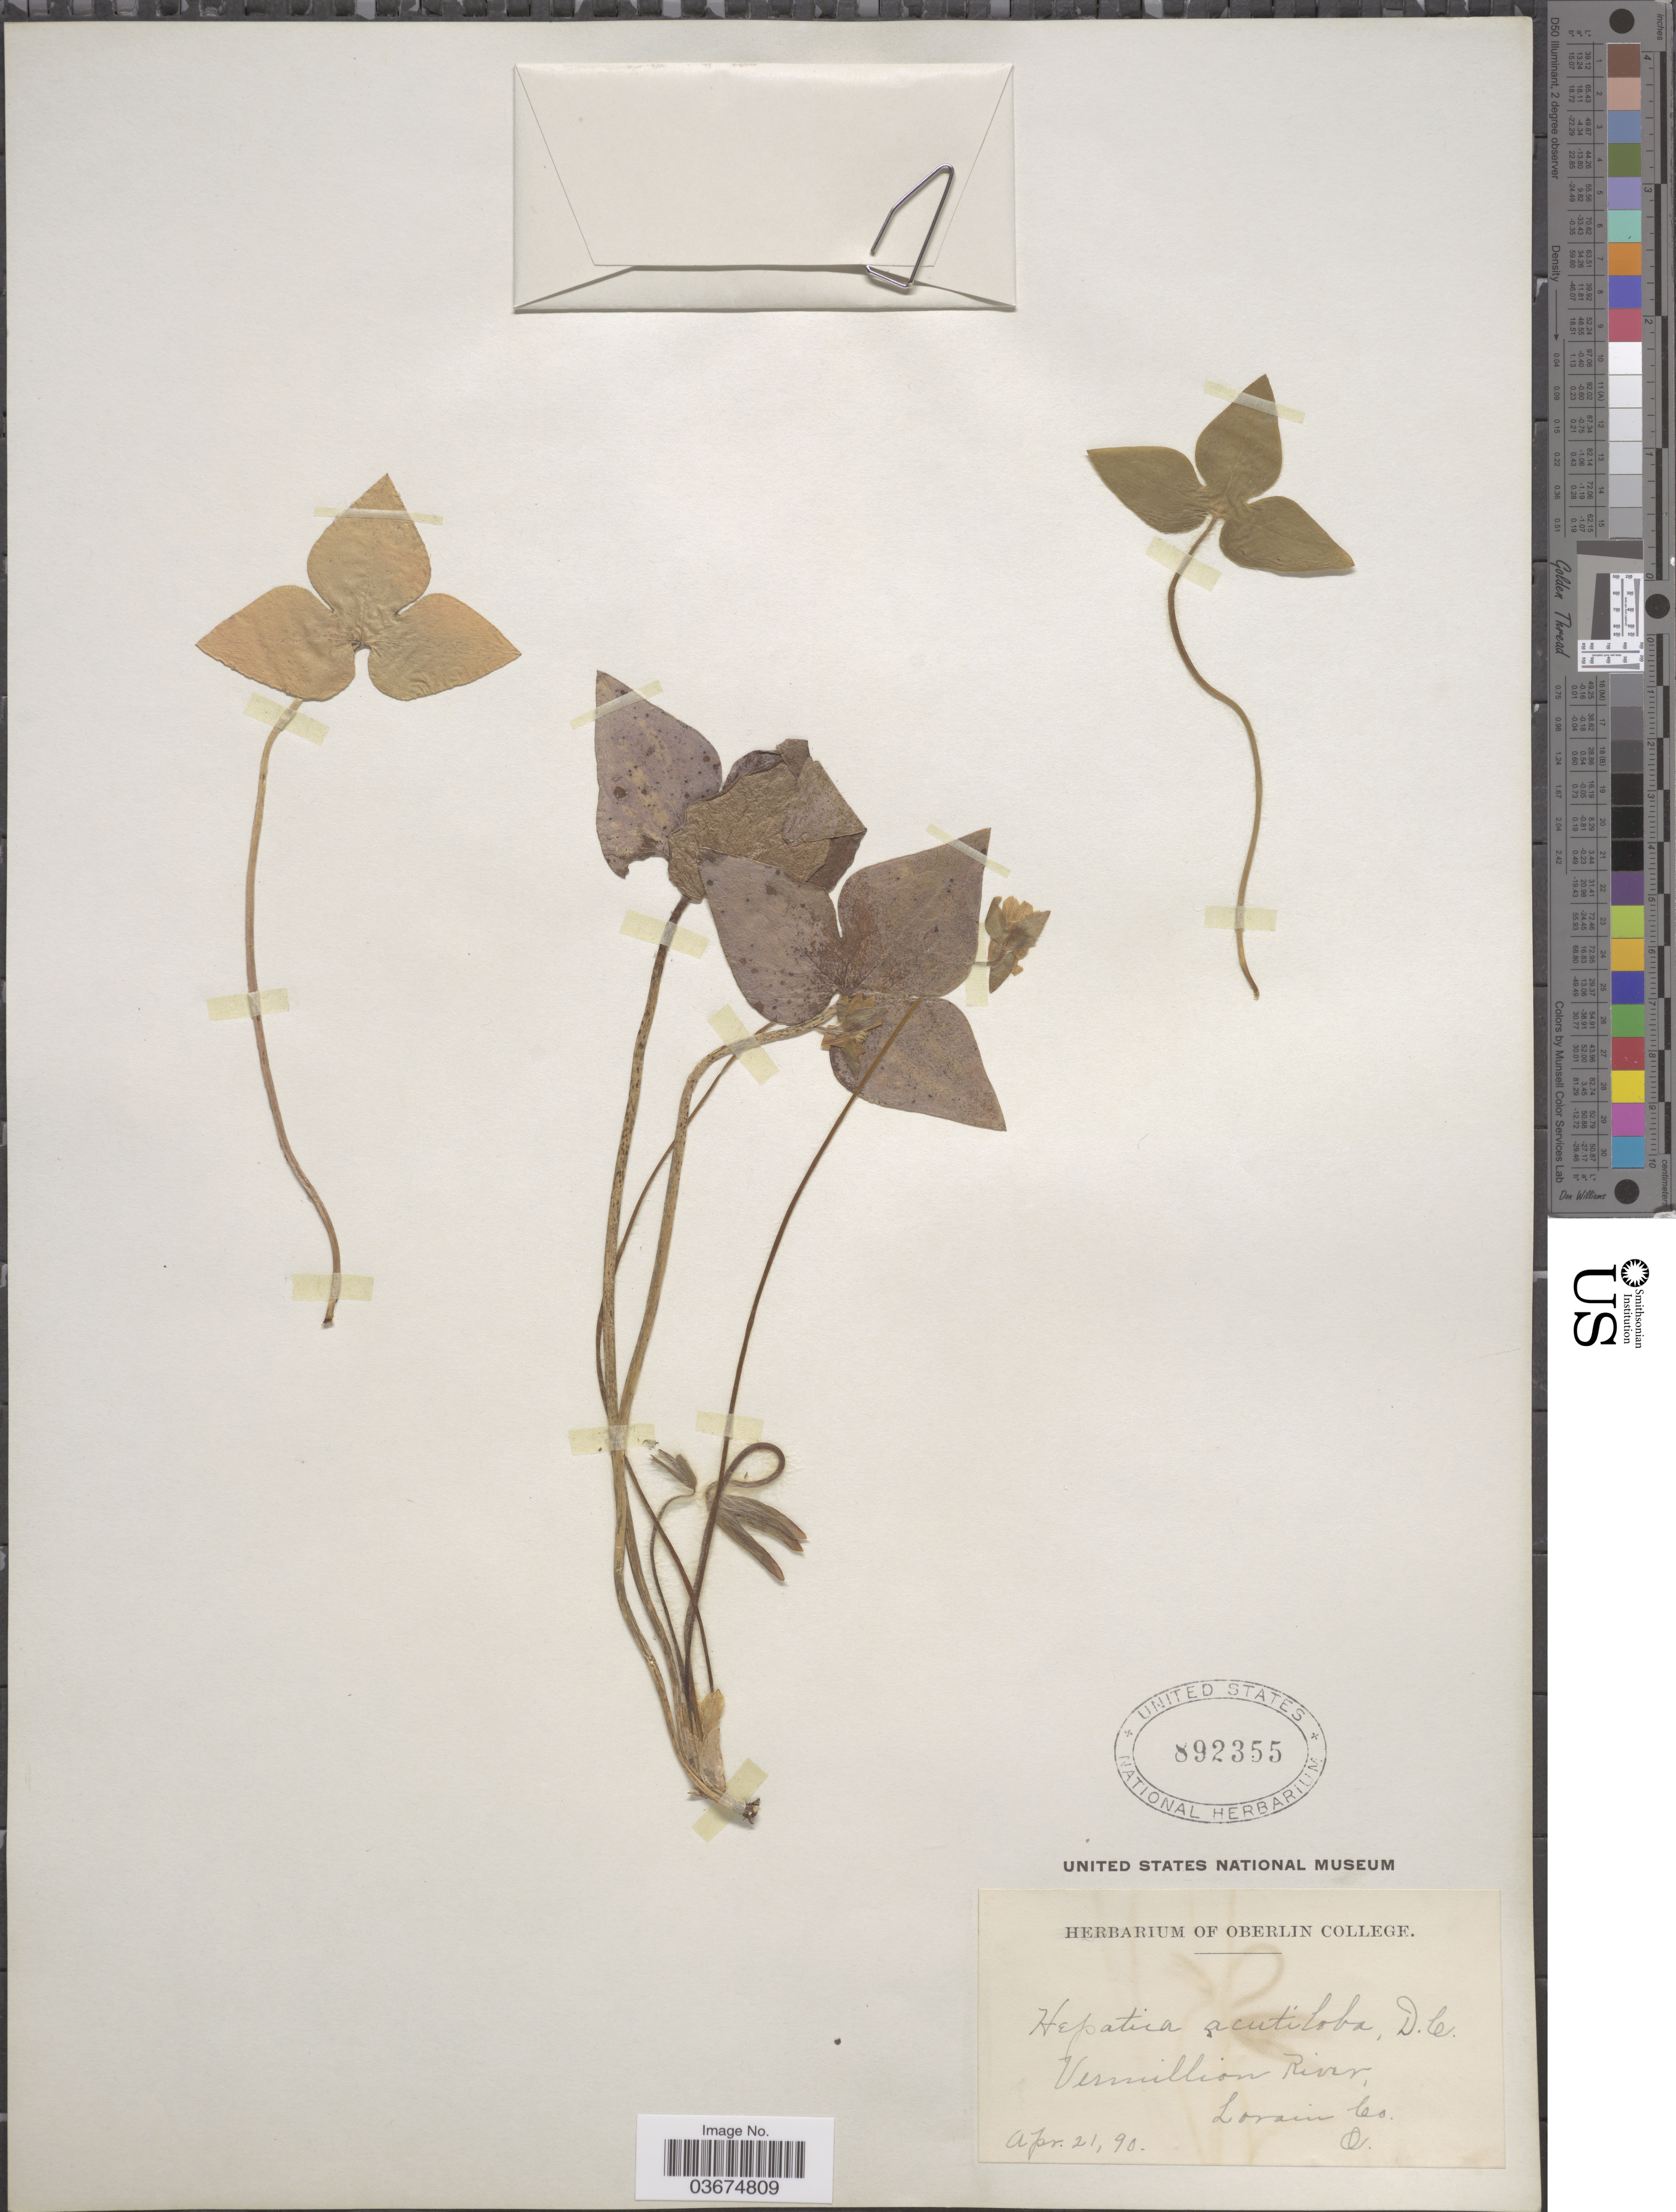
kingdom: Plantae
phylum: Tracheophyta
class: Magnoliopsida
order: Ranunculales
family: Ranunculaceae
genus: Hepatica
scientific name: Hepatica acutiloba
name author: DC.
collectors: Ex herb. of Oberlin College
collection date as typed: Transcribed d/m/y: 21/4/90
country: United States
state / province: Ohio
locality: Vermillion River, Lorain Co.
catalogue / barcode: US 892355